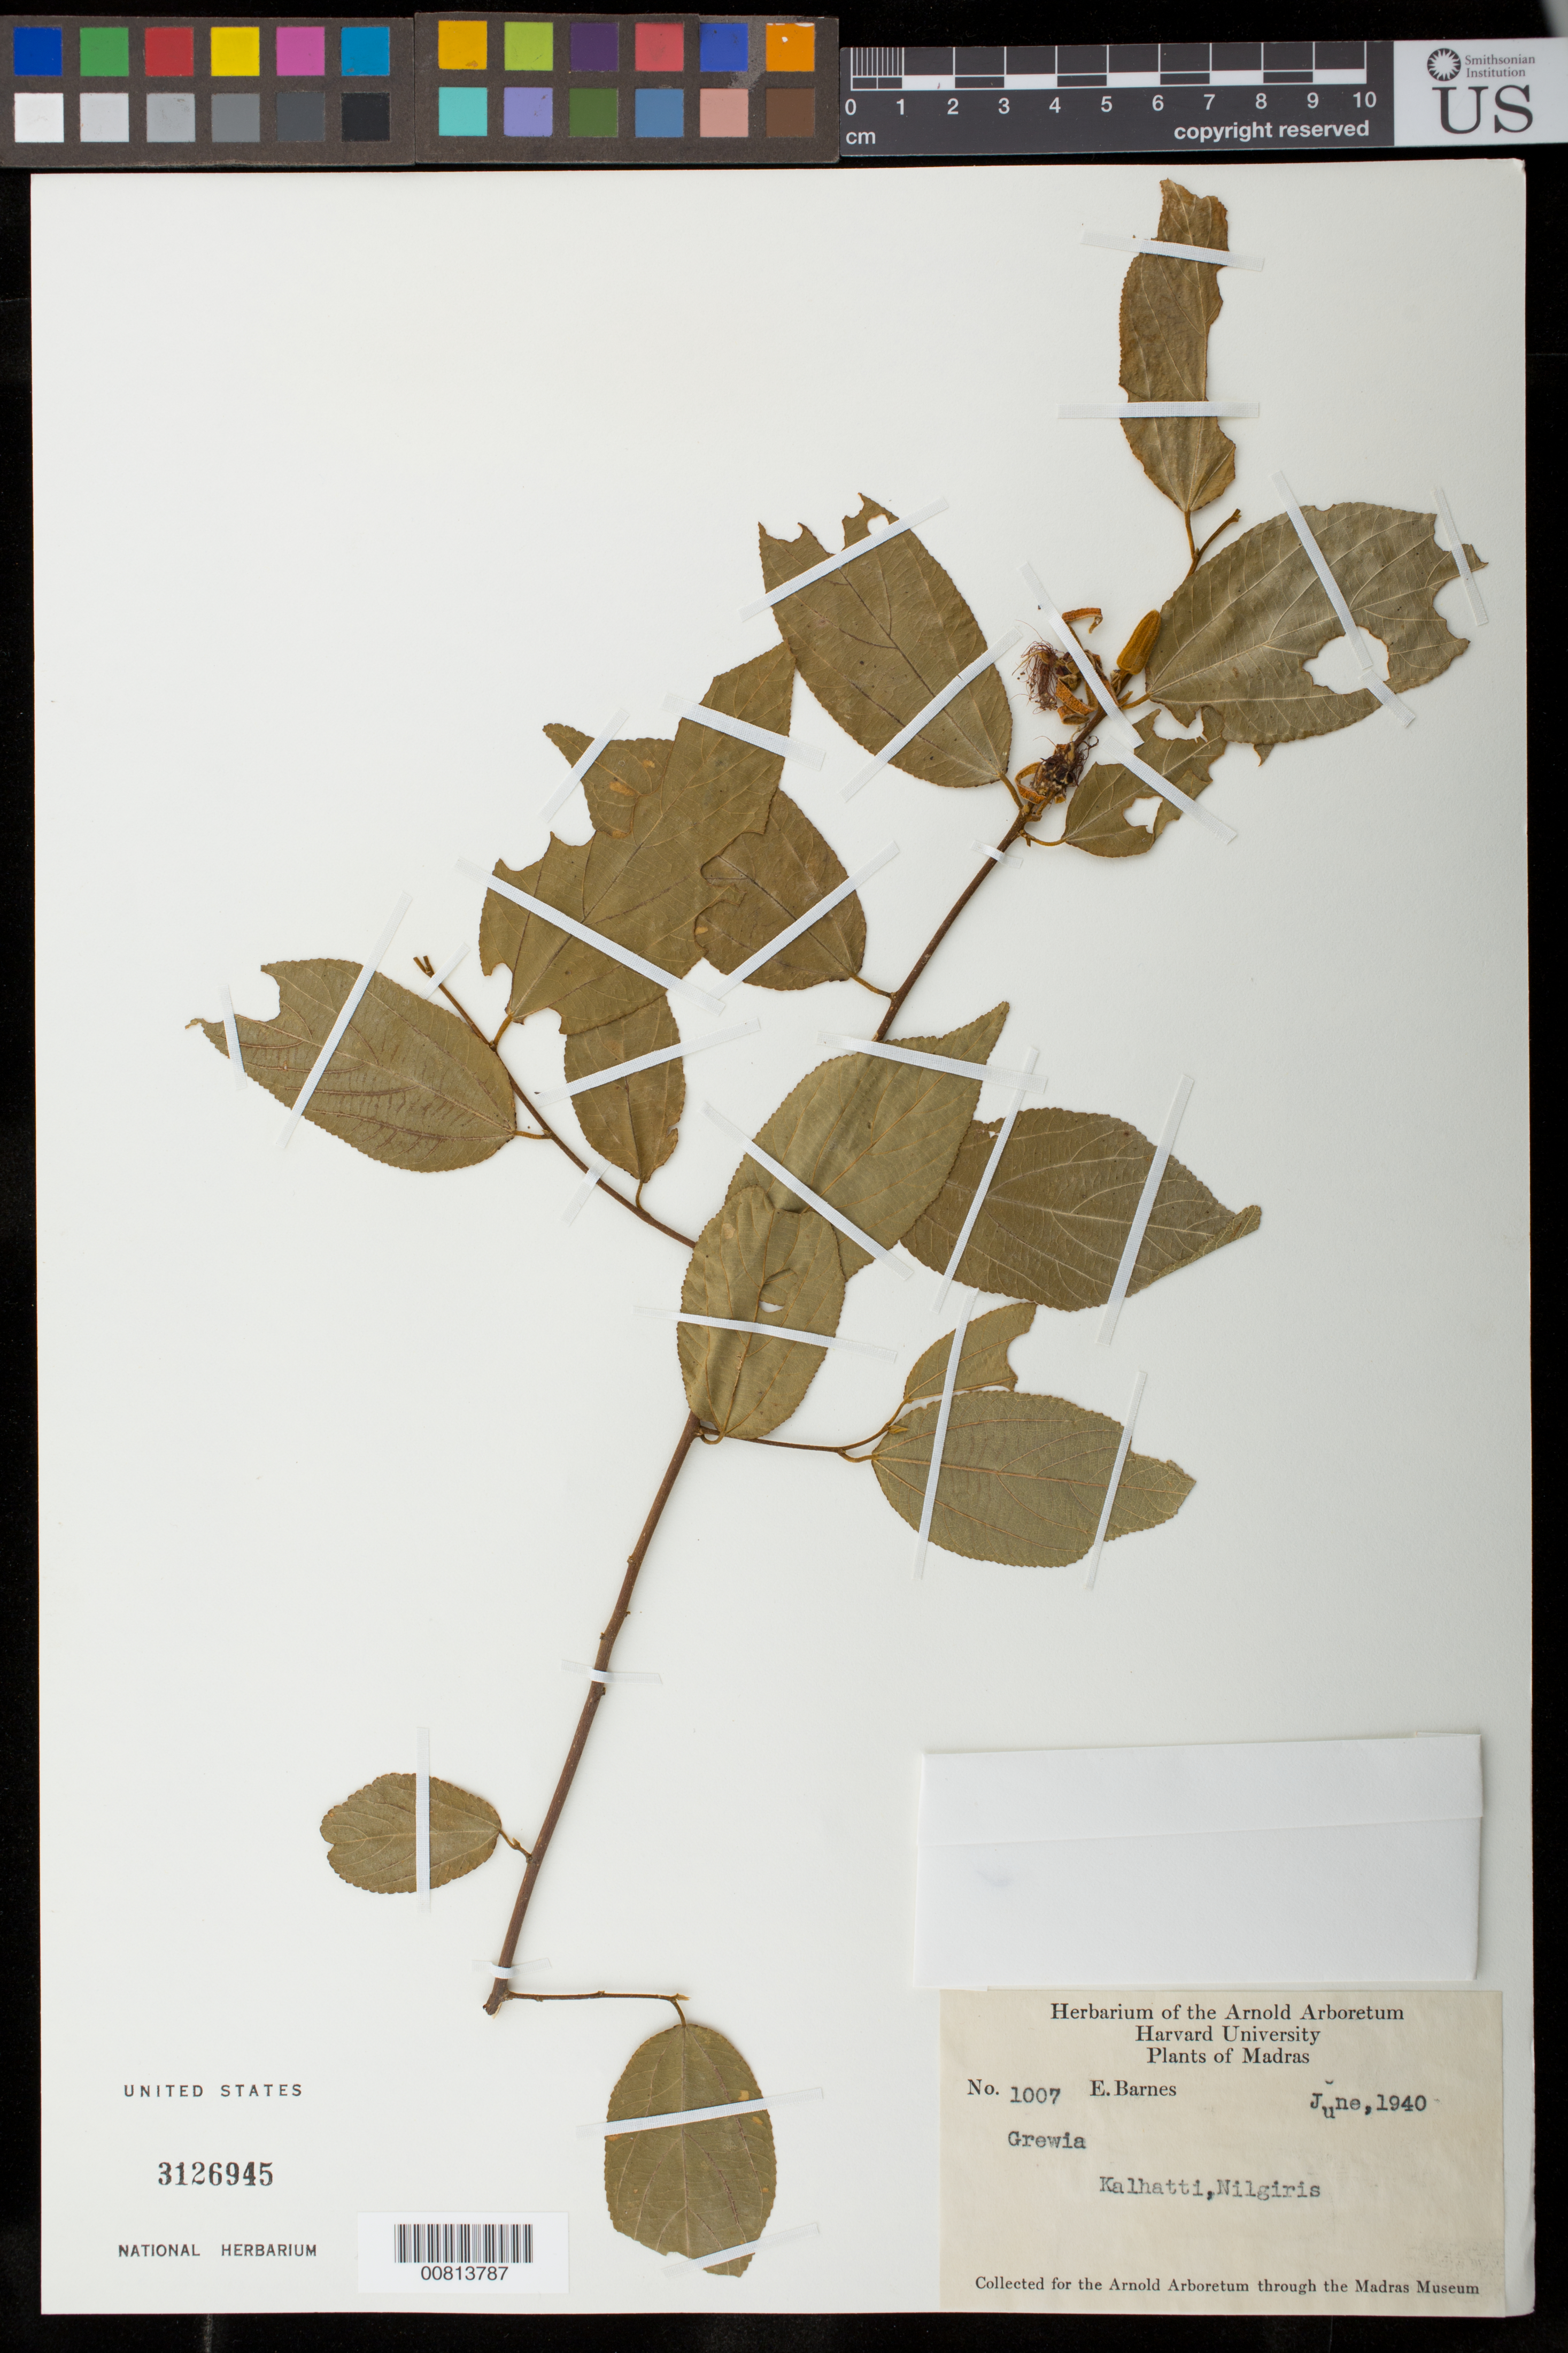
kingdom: Plantae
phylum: Tracheophyta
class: Magnoliopsida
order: Malvales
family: Malvaceae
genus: Grewia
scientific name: Grewia sp.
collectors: E. Barnes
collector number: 1007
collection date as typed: Jun 1940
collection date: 1940-06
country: India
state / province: Tamil Nadu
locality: Madras, Kalhatti, Nilgiris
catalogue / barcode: US 3126945